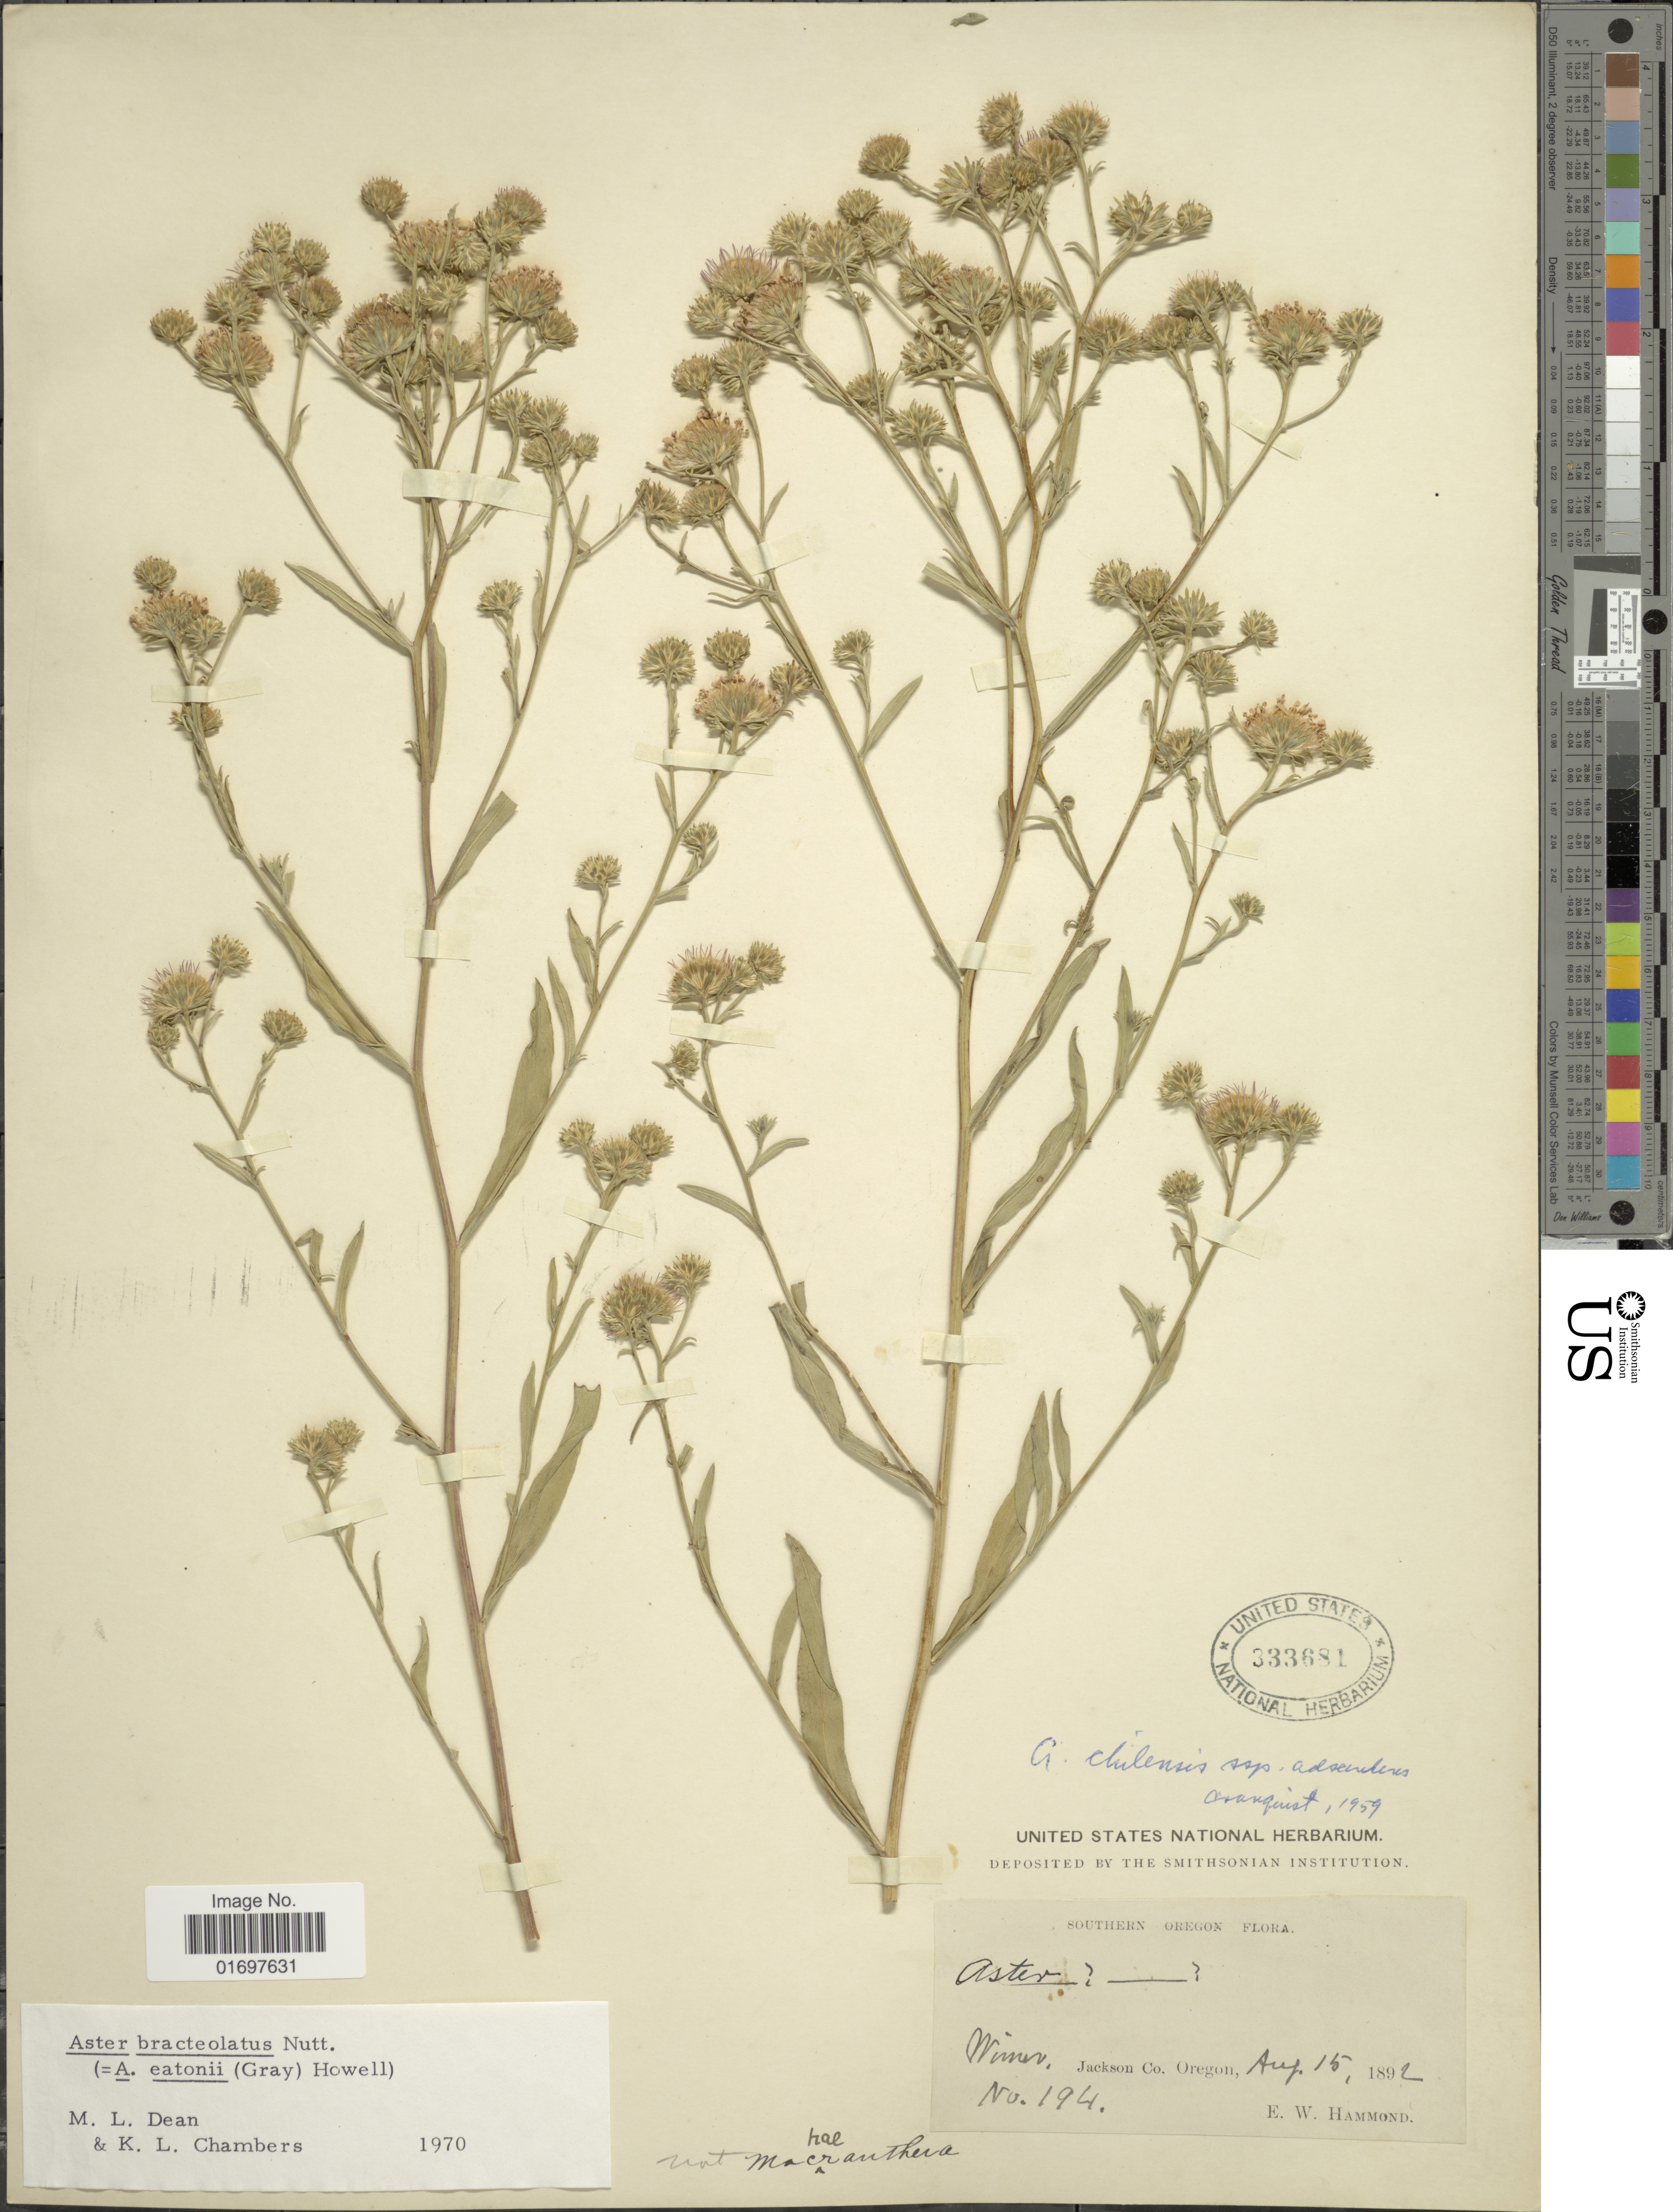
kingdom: Plantae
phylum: Tracheophyta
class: Magnoliopsida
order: Asterales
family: Asteraceae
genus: Symphyotrichum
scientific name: Symphyotrichum bracteolatum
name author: (Nutt.) G.L. Nesom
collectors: E. Hammond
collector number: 194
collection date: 1892-08-15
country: United States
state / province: Oregon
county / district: Jackson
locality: Southern Oregon. Near Wimer. Jackson Co.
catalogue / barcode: US 333681